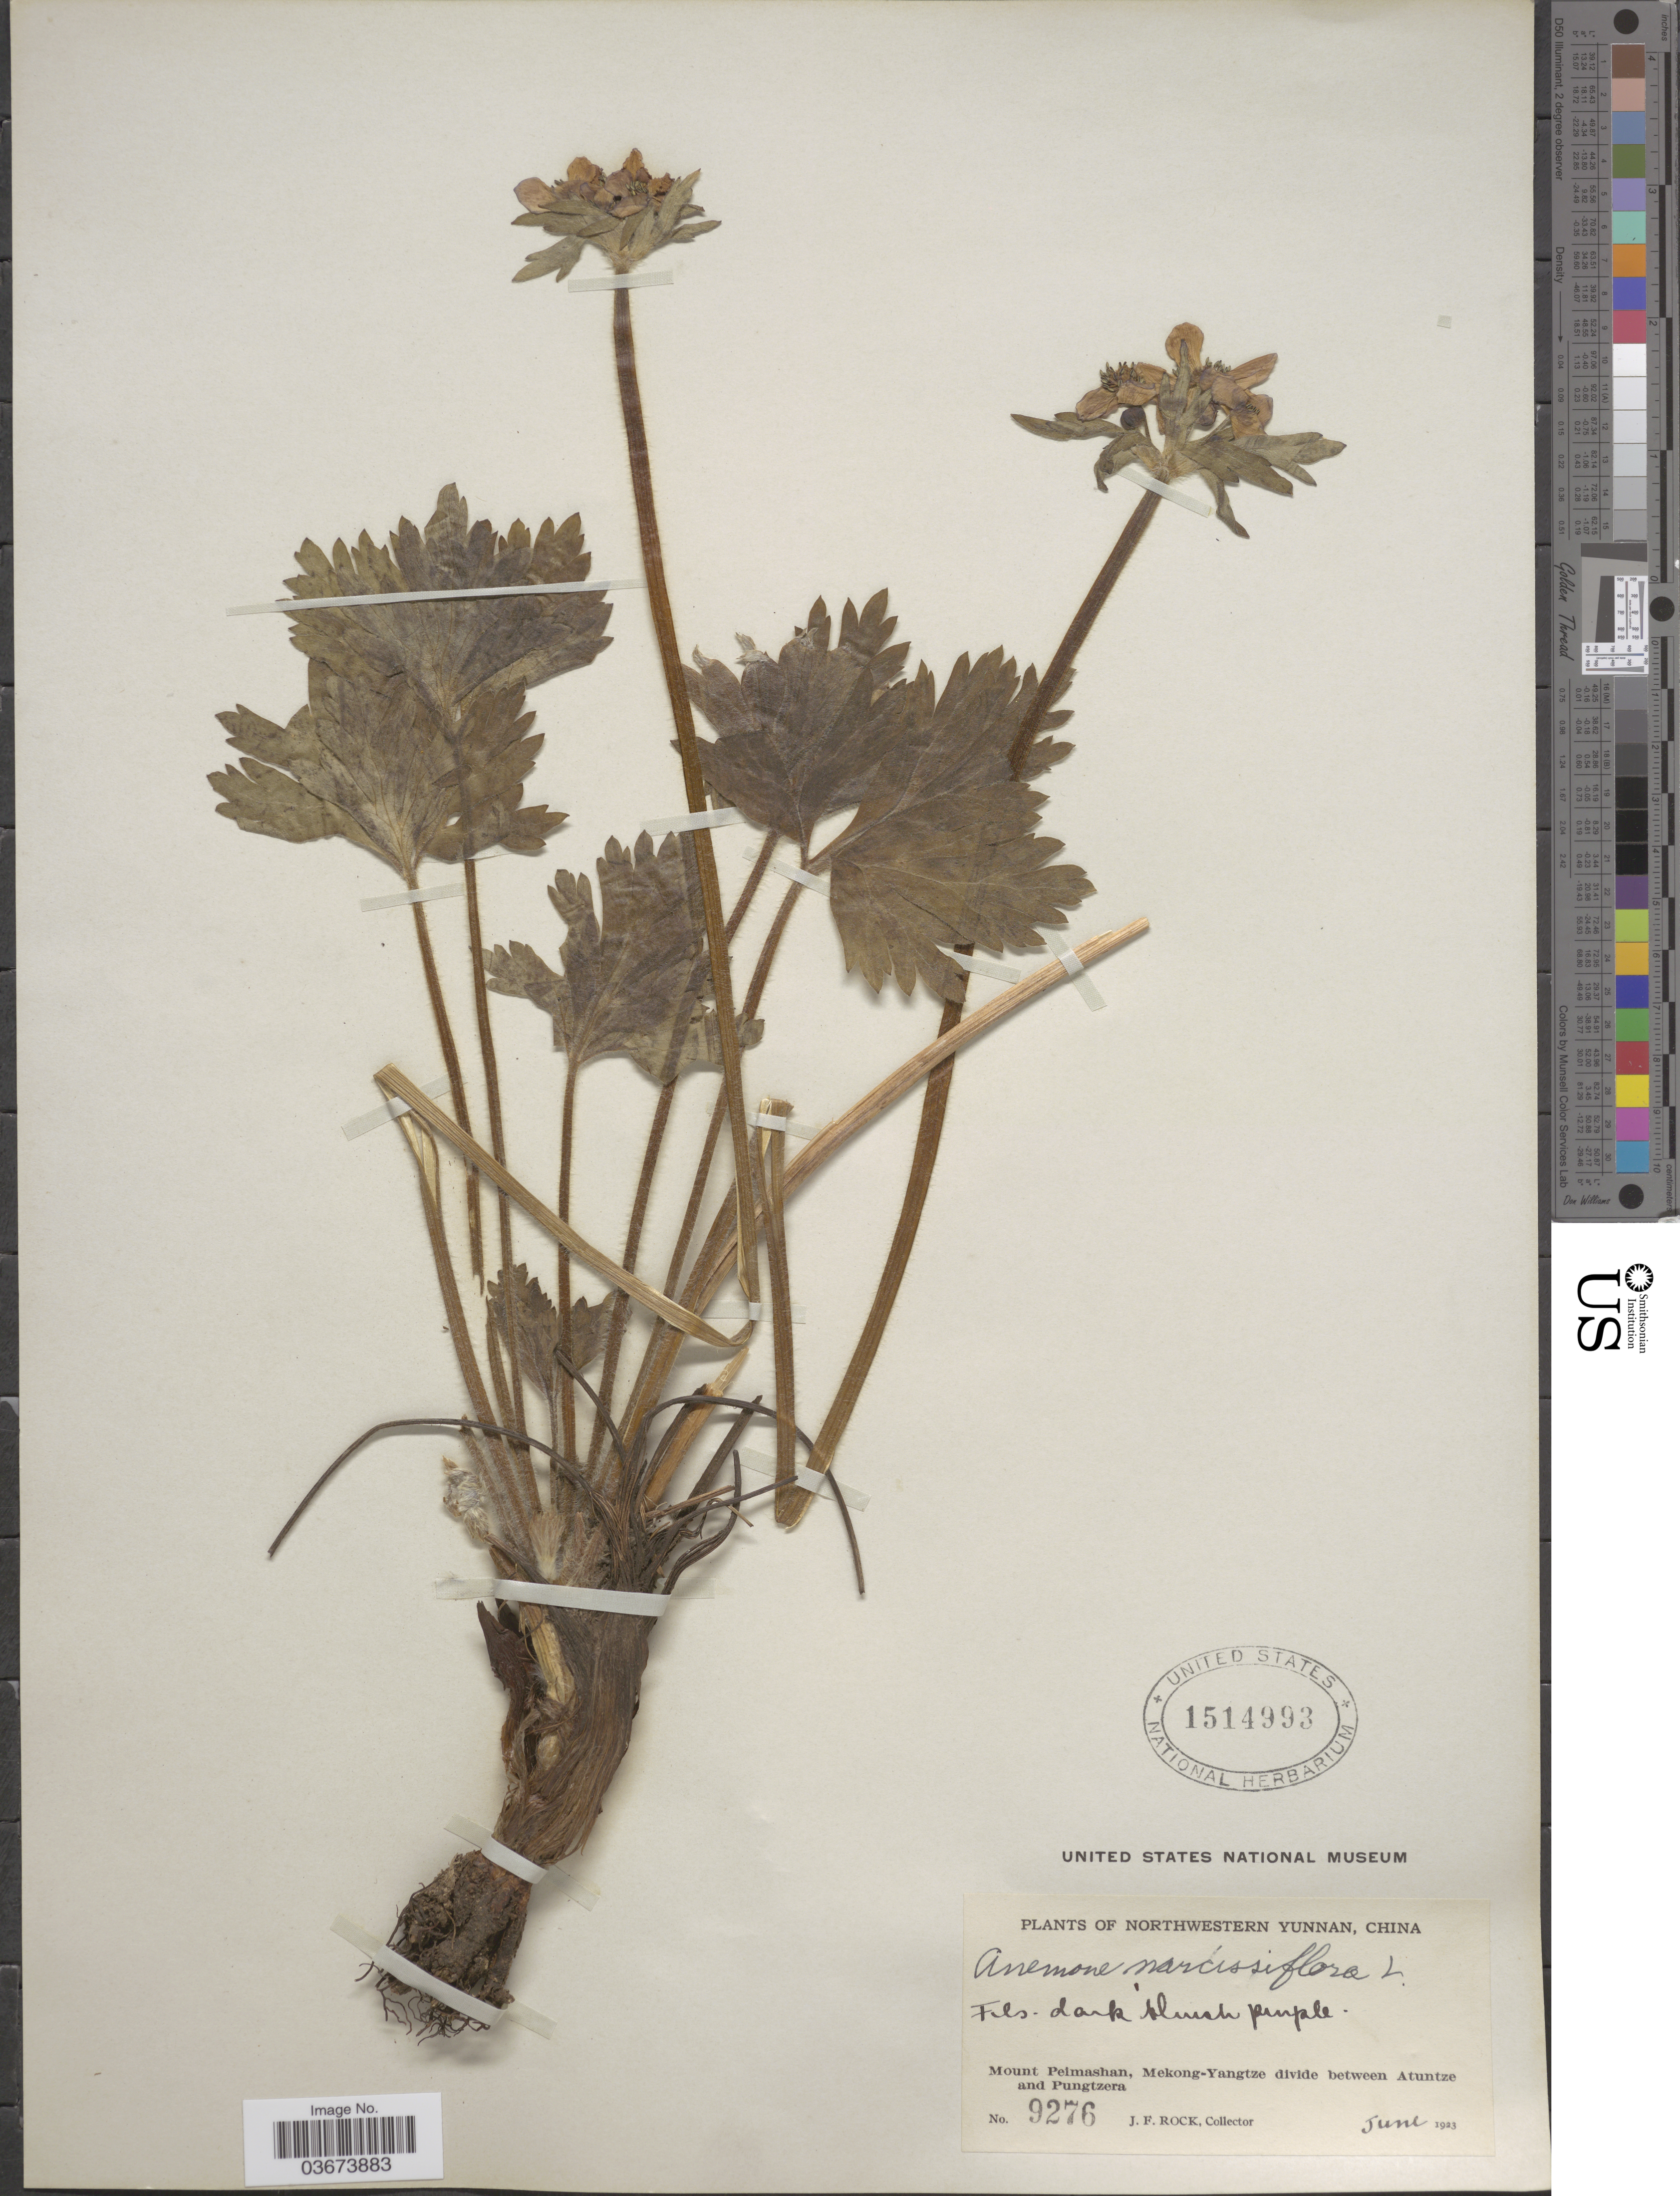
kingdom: Plantae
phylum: Tracheophyta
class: Magnoliopsida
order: Ranunculales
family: Ranunculaceae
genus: Anemone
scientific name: Anemone narcissiflora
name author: L.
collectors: J. Rock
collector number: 9276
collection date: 1923-06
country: China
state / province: Yunnan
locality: Northwestern Yunnan. Mount Peimashan, Mekong-Yangtze divide between Atuntze and Pungtzera.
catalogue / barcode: US 1514993